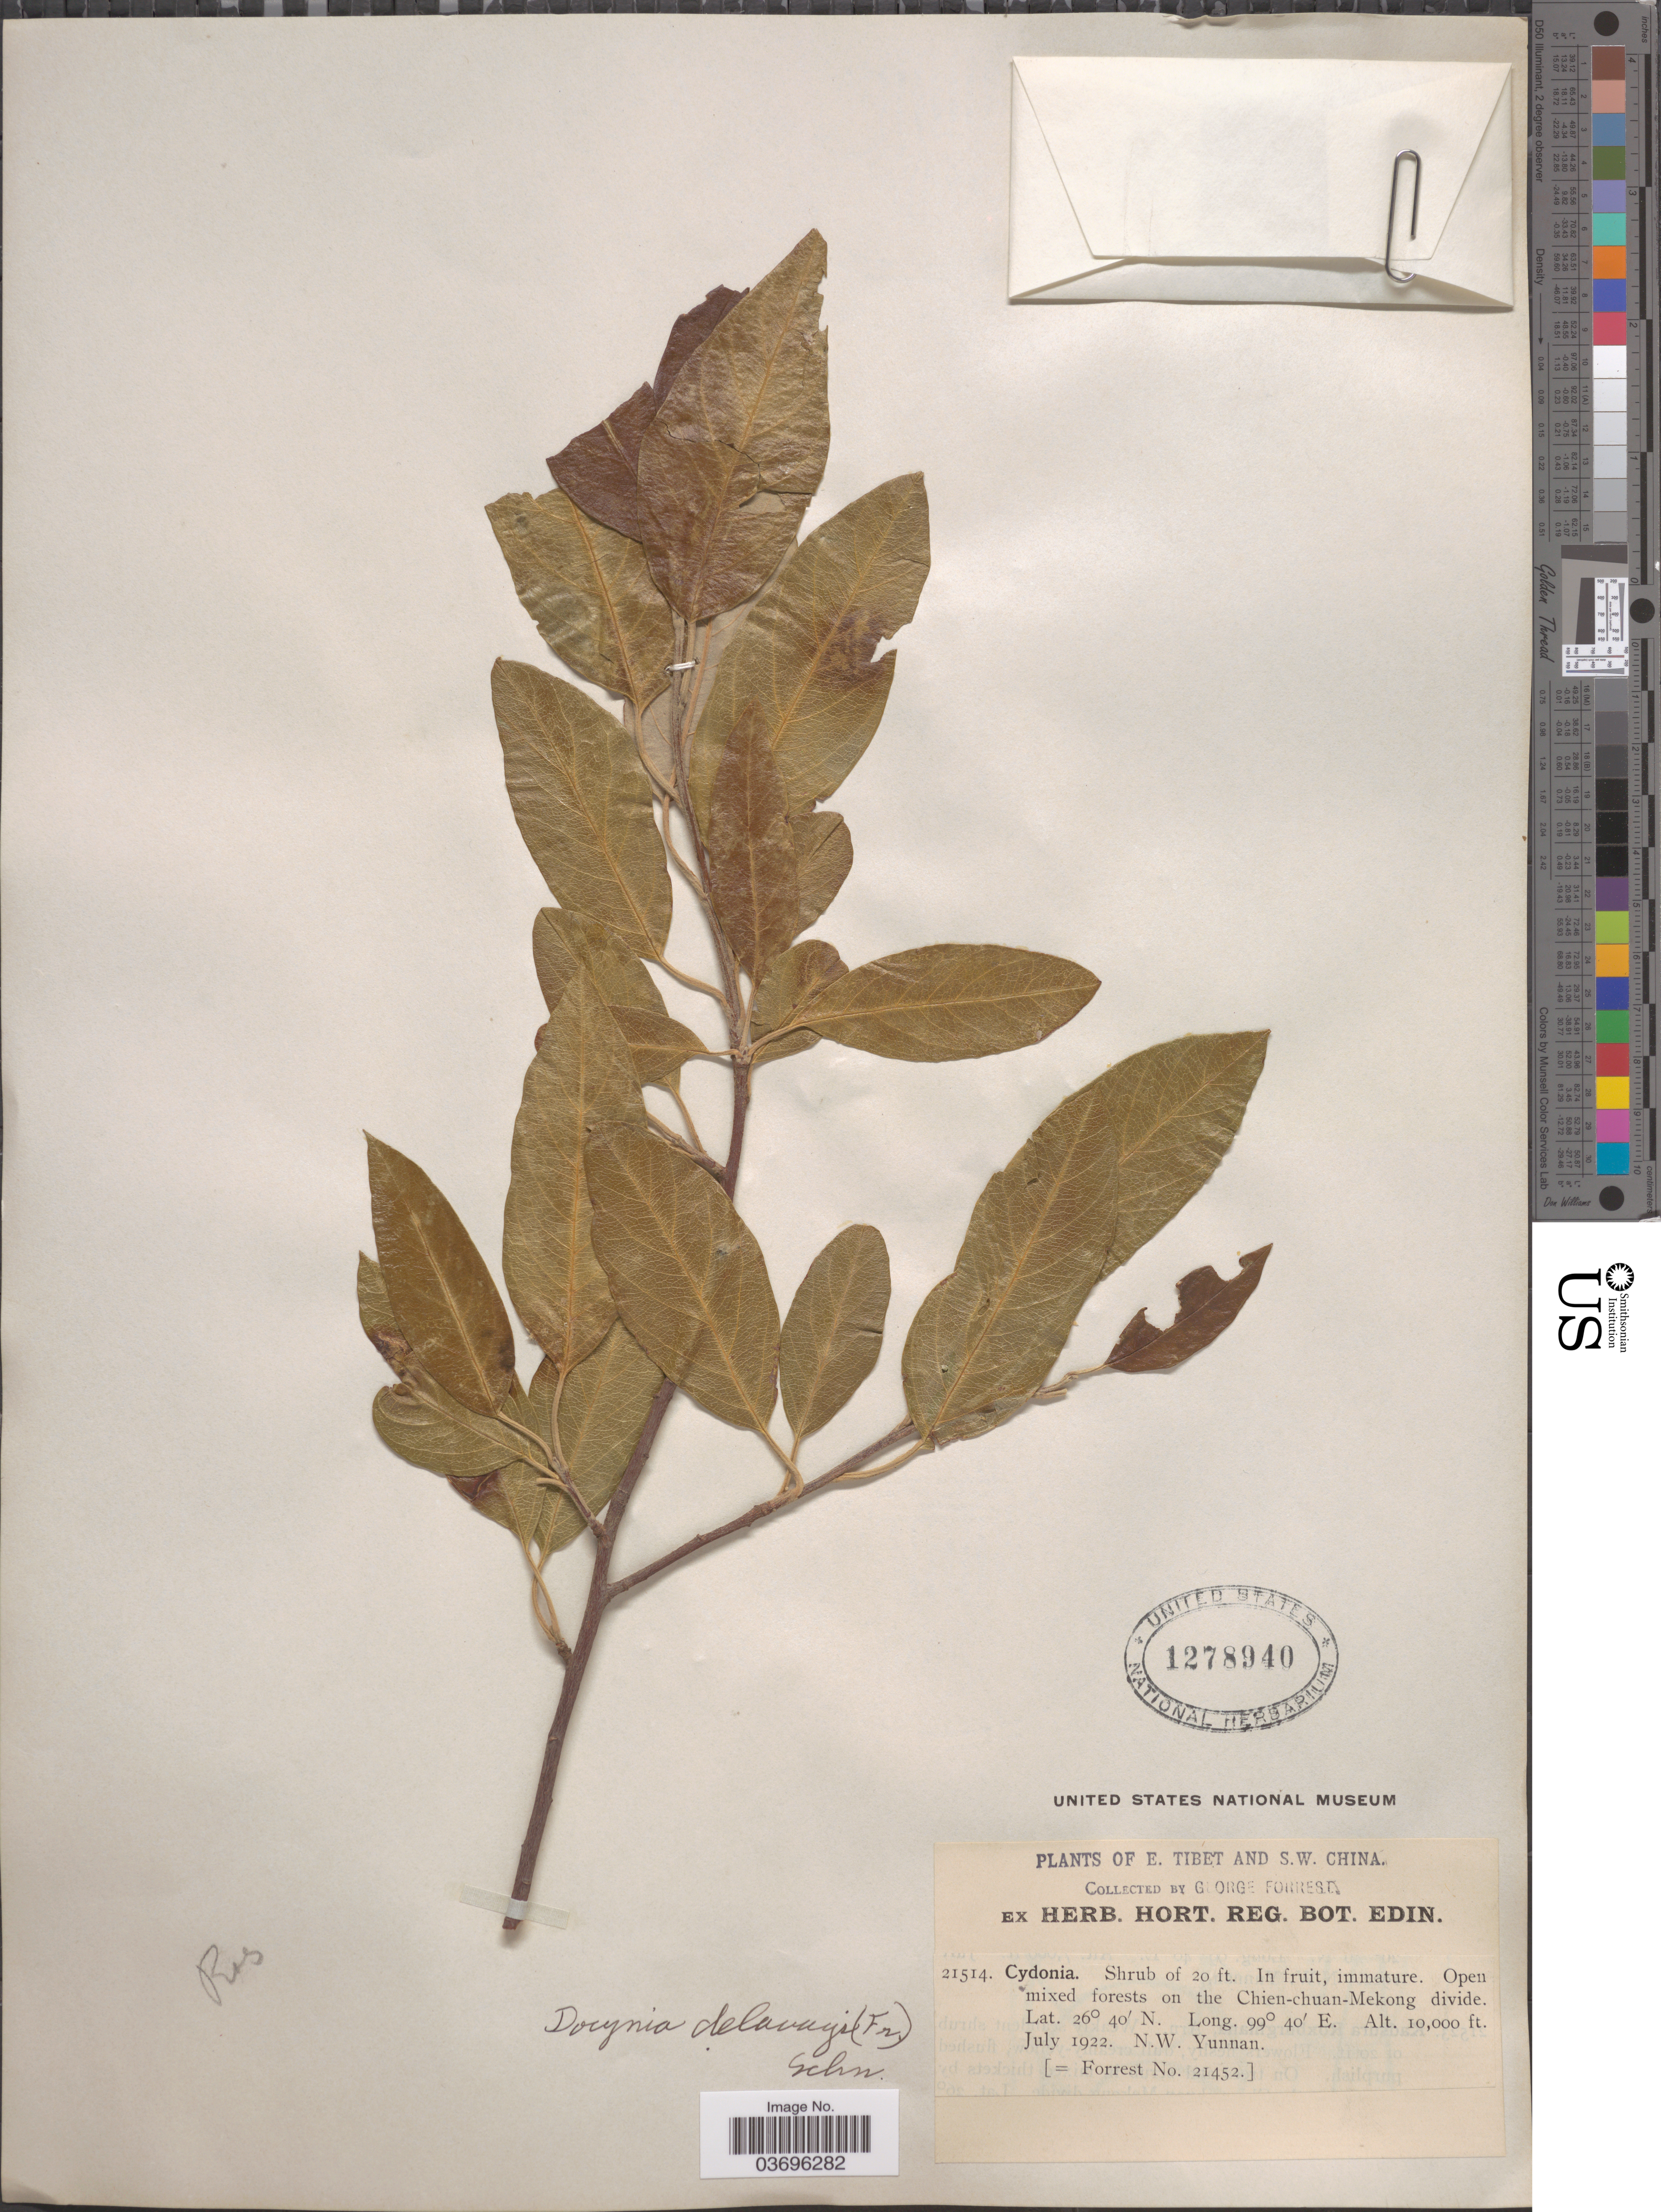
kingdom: Plantae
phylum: Tracheophyta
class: Magnoliopsida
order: Rosales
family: Rosaceae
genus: Docynia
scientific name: Docynia delavayi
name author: C.K. Schneid.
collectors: G. Forrest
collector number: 21514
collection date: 1922-07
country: China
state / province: Yunnan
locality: S. W. China. On the Chien-chuan-Mekong divide. N. W. Yunnan.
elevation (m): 3048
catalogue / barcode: US 1278940